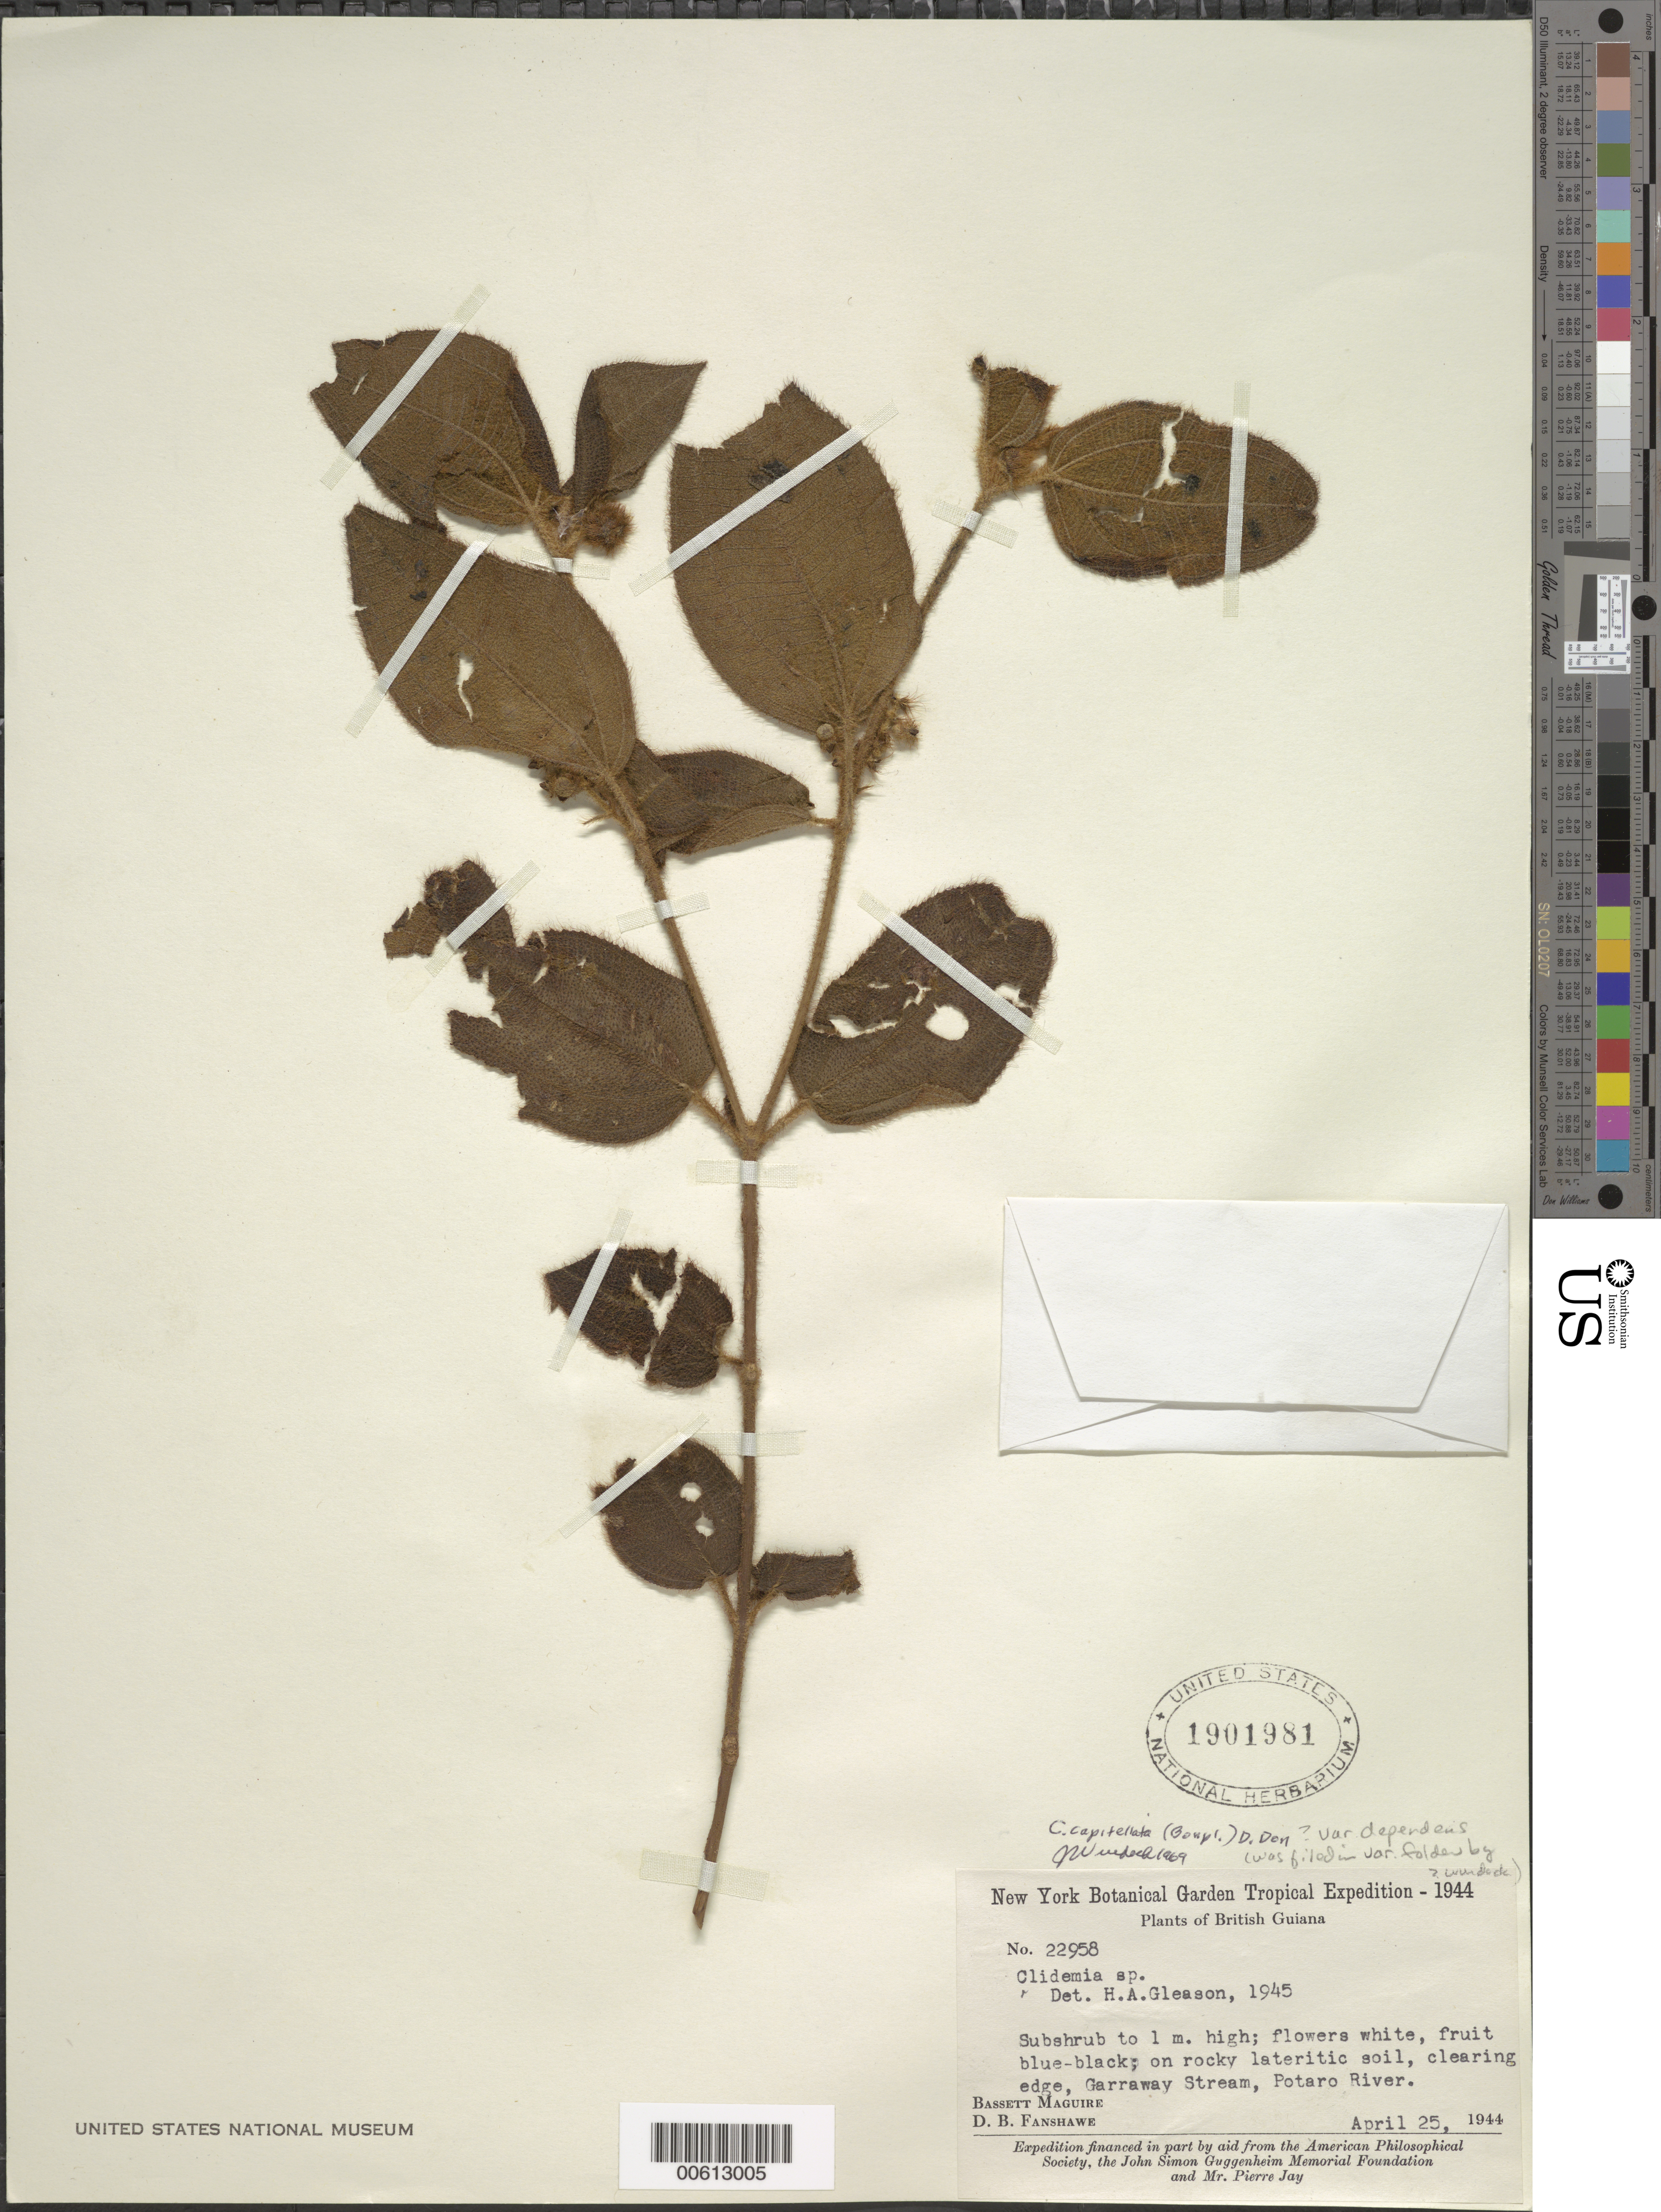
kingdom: Plantae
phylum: Tracheophyta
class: Magnoliopsida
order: Myrtales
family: Melastomataceae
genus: Clidemia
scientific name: Clidemia capitellata var. dependens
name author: (Pav. & D. Don) J.F. Macbr.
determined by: Wurdack, John J., (US), US (UNITED STATES)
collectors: B. Maguire & D. B. Fanshawe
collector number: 22958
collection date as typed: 25-Apr-44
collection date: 1944-04-25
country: Guyana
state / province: Potaro-Siparuni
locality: Garraway Stream, Potaro River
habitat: Rocky lateritic soil, clearing edge, stream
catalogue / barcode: US 1901981